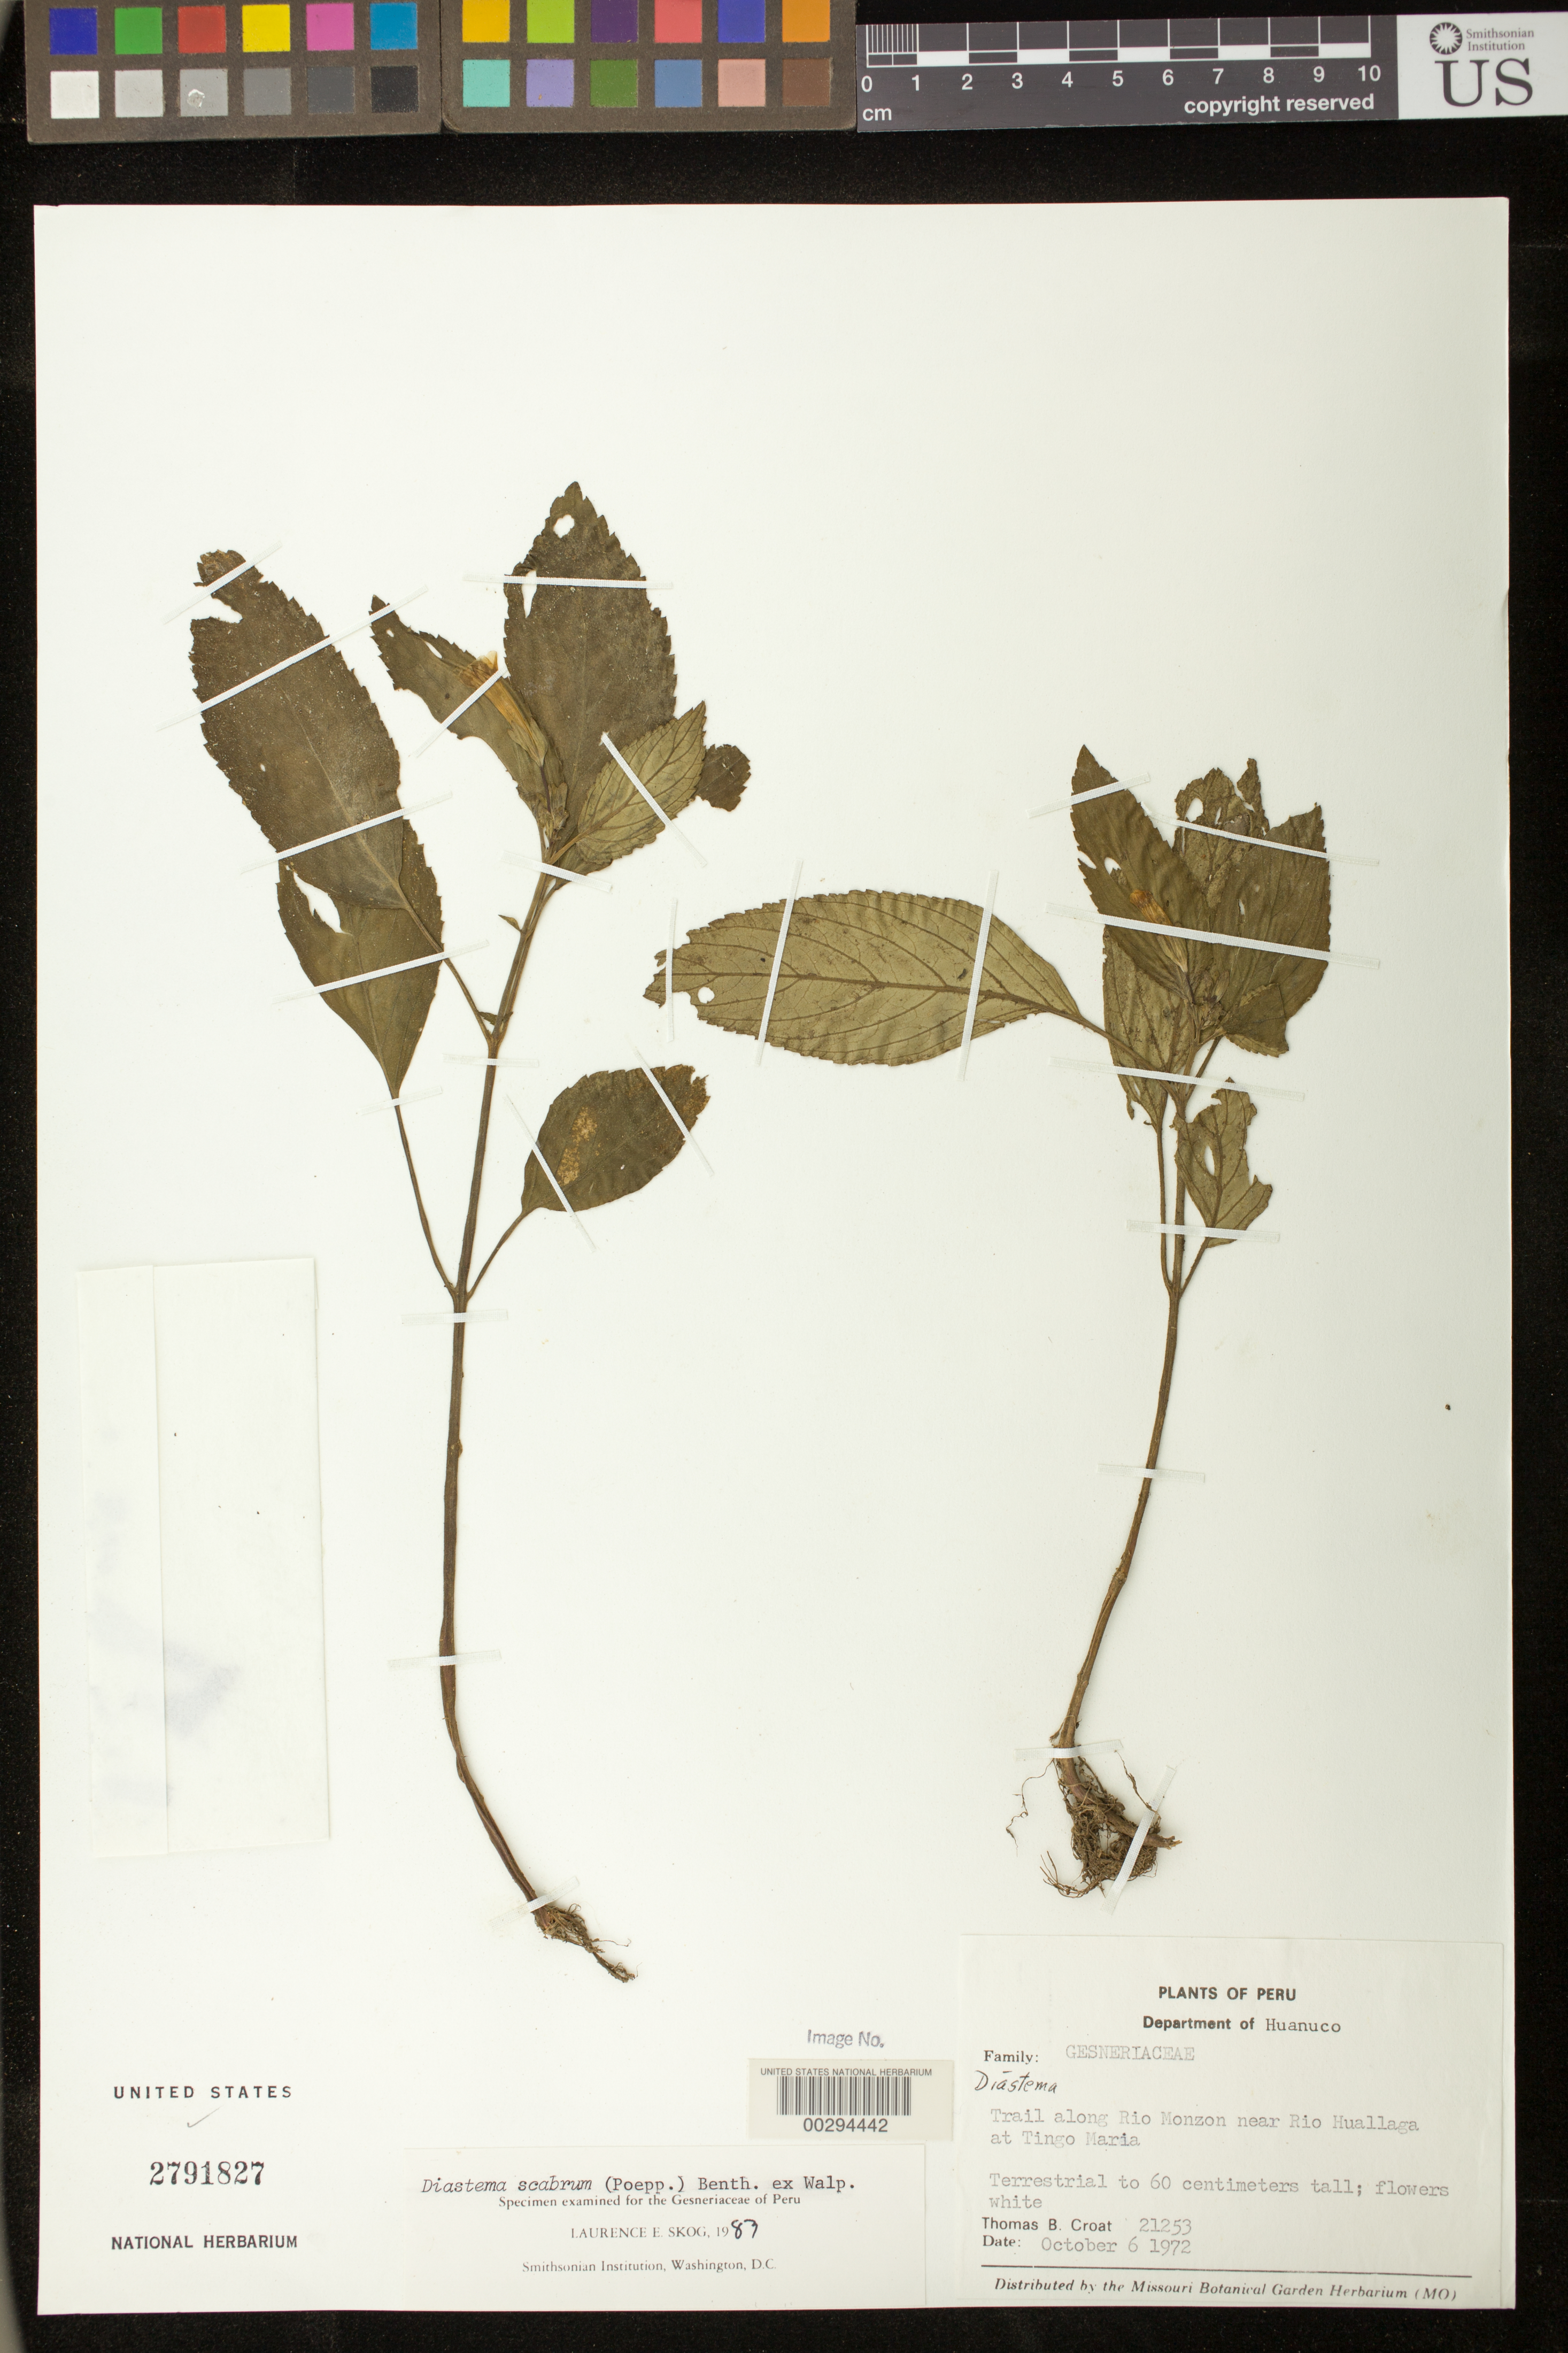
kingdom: Plantae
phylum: Tracheophyta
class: Magnoliopsida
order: Lamiales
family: Gesneriaceae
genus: Diastema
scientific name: Diastema scabrum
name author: (Poepp.) Benth. ex Walp.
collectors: T. B. Croat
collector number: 21253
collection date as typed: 06 Oct 1972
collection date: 1972-10-06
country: Peru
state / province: Huánuco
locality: Trail along Rio Monzon near Rio Huallaga at Tingo Maria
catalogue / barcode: US 2791827